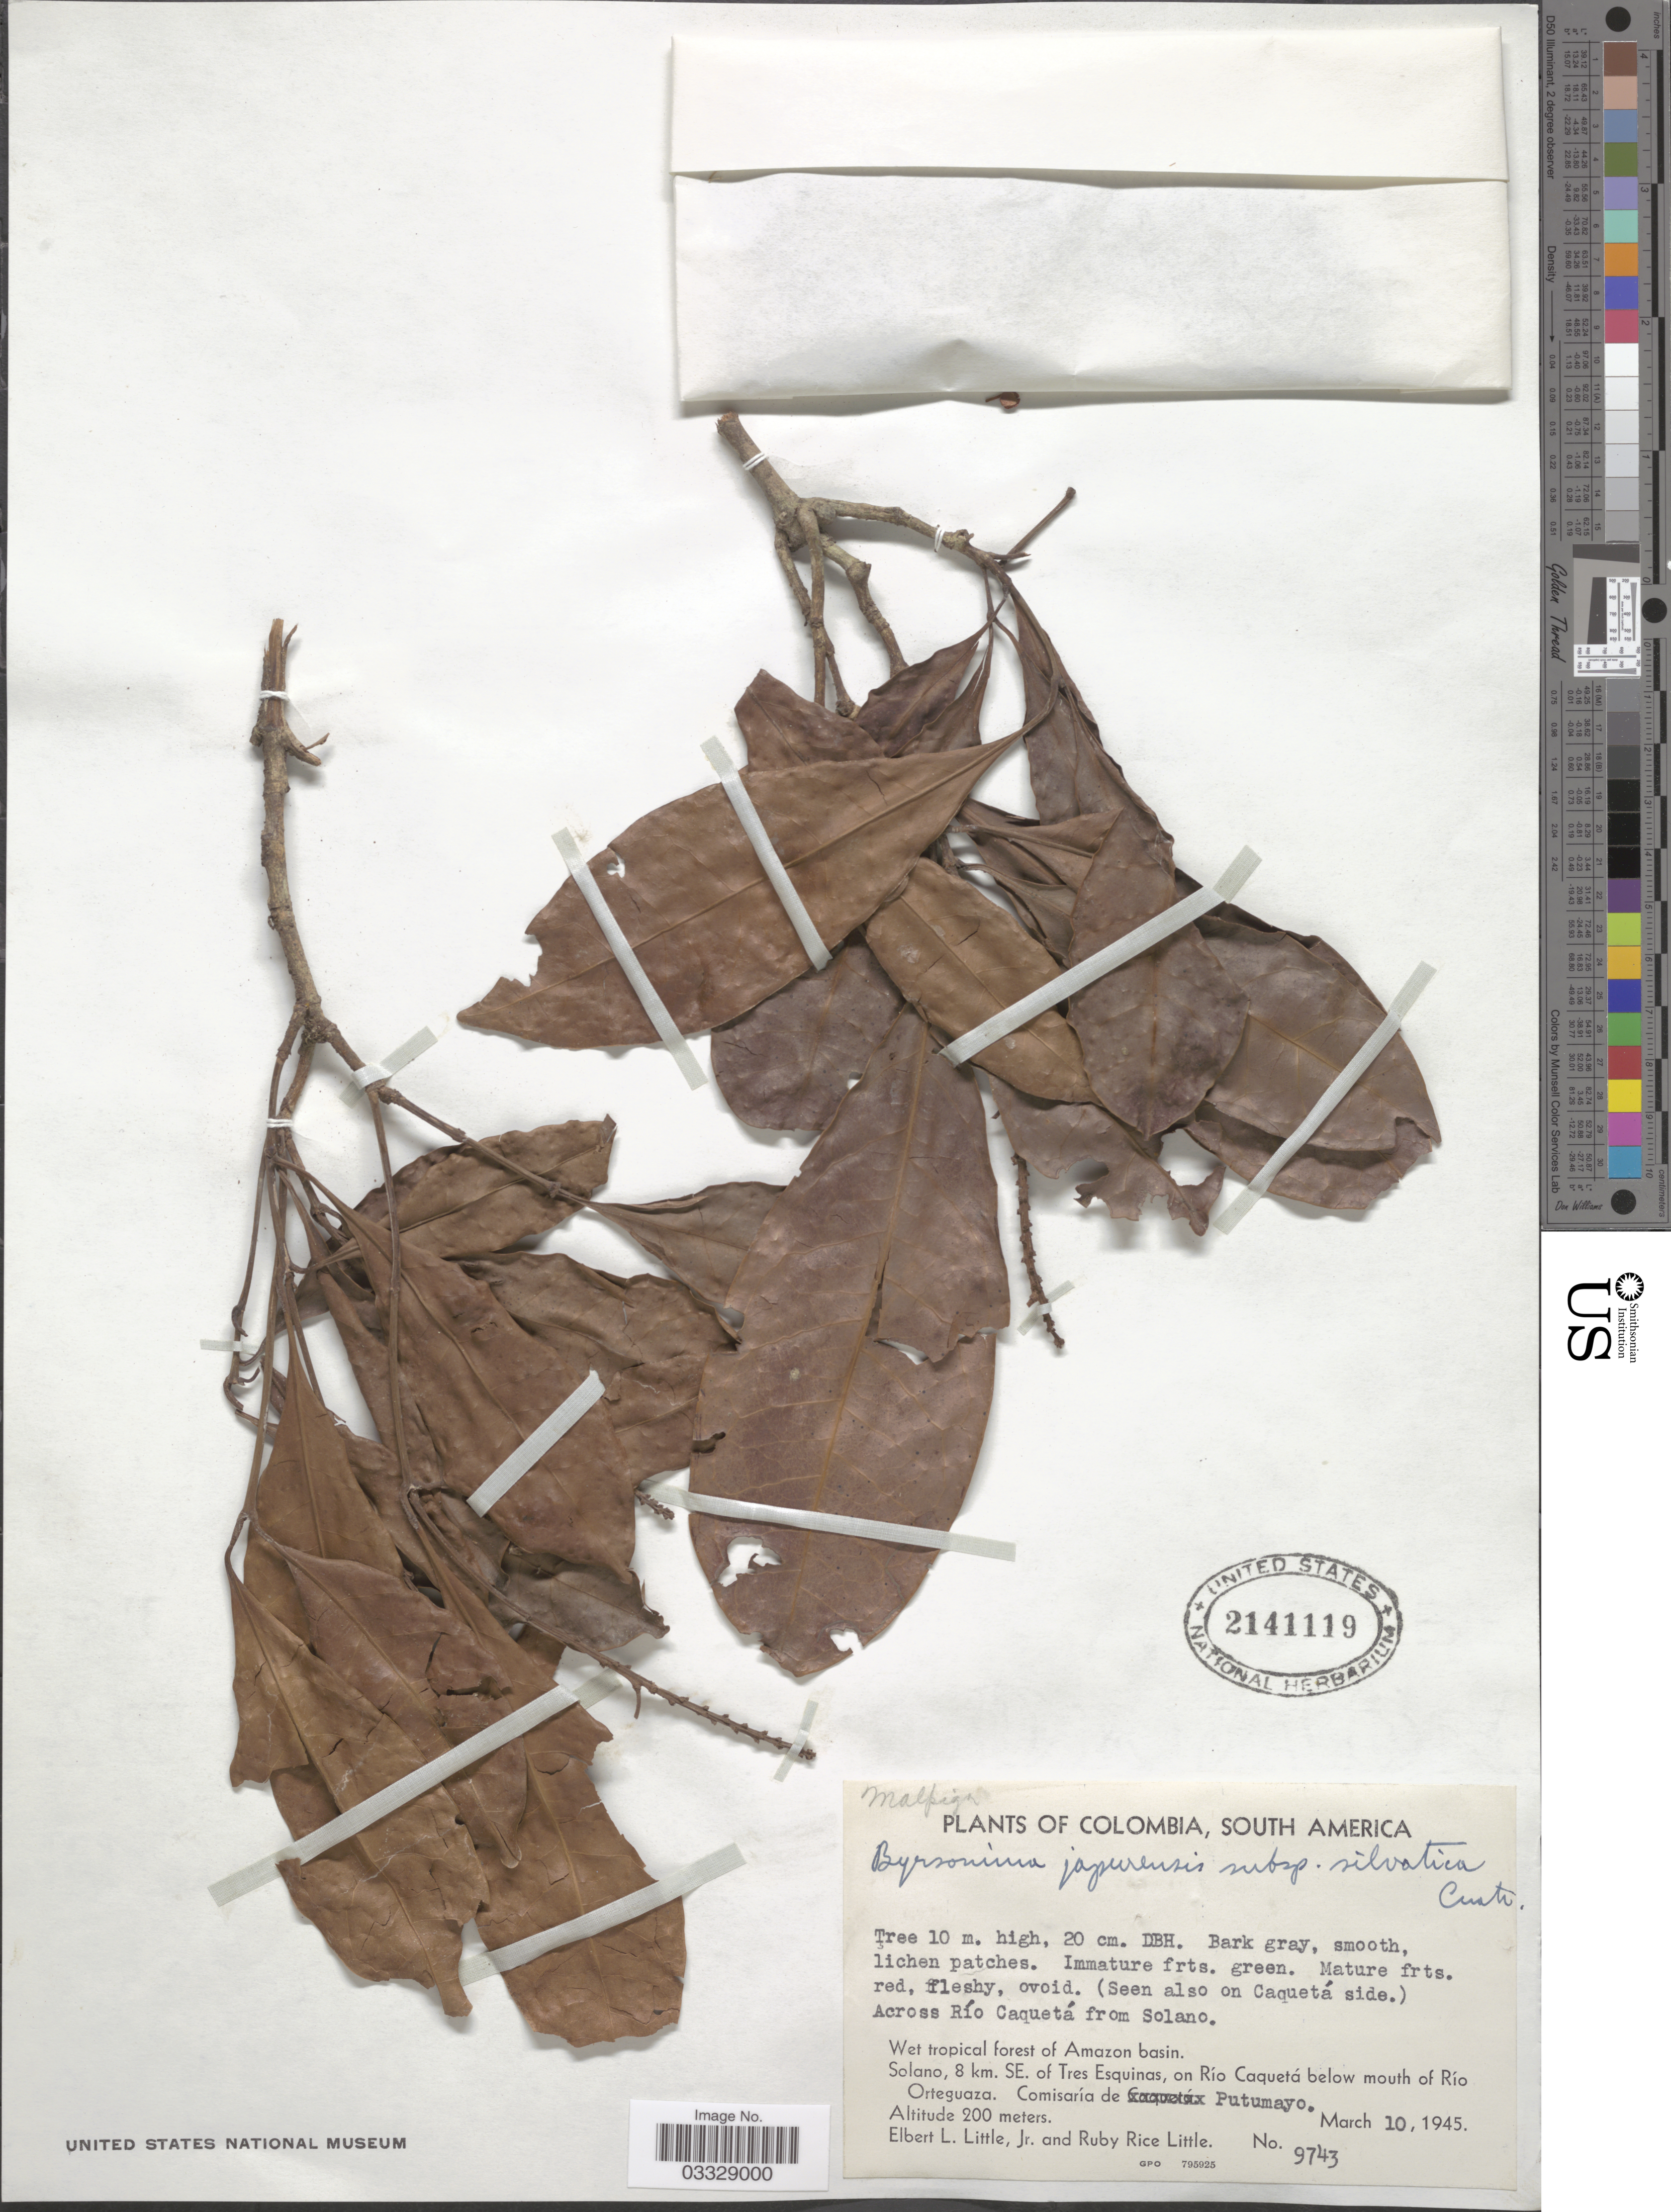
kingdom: Plantae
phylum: Tracheophyta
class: Magnoliopsida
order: Malpighiales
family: Malpighiaceae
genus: Byrsonima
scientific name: Byrsonima japurensis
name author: A. Juss.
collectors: E. L. Little & R. R. Little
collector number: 9743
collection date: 1945-03-10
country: Colombia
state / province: Putumayo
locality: Wet tropical forest of Amazon basin. Solano, 8 km. SE. of Tres Esquinas, on Río Caquetá below mouth of Río Orteguaza. Comisaría de Putumayo.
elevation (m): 200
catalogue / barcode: US 2141119